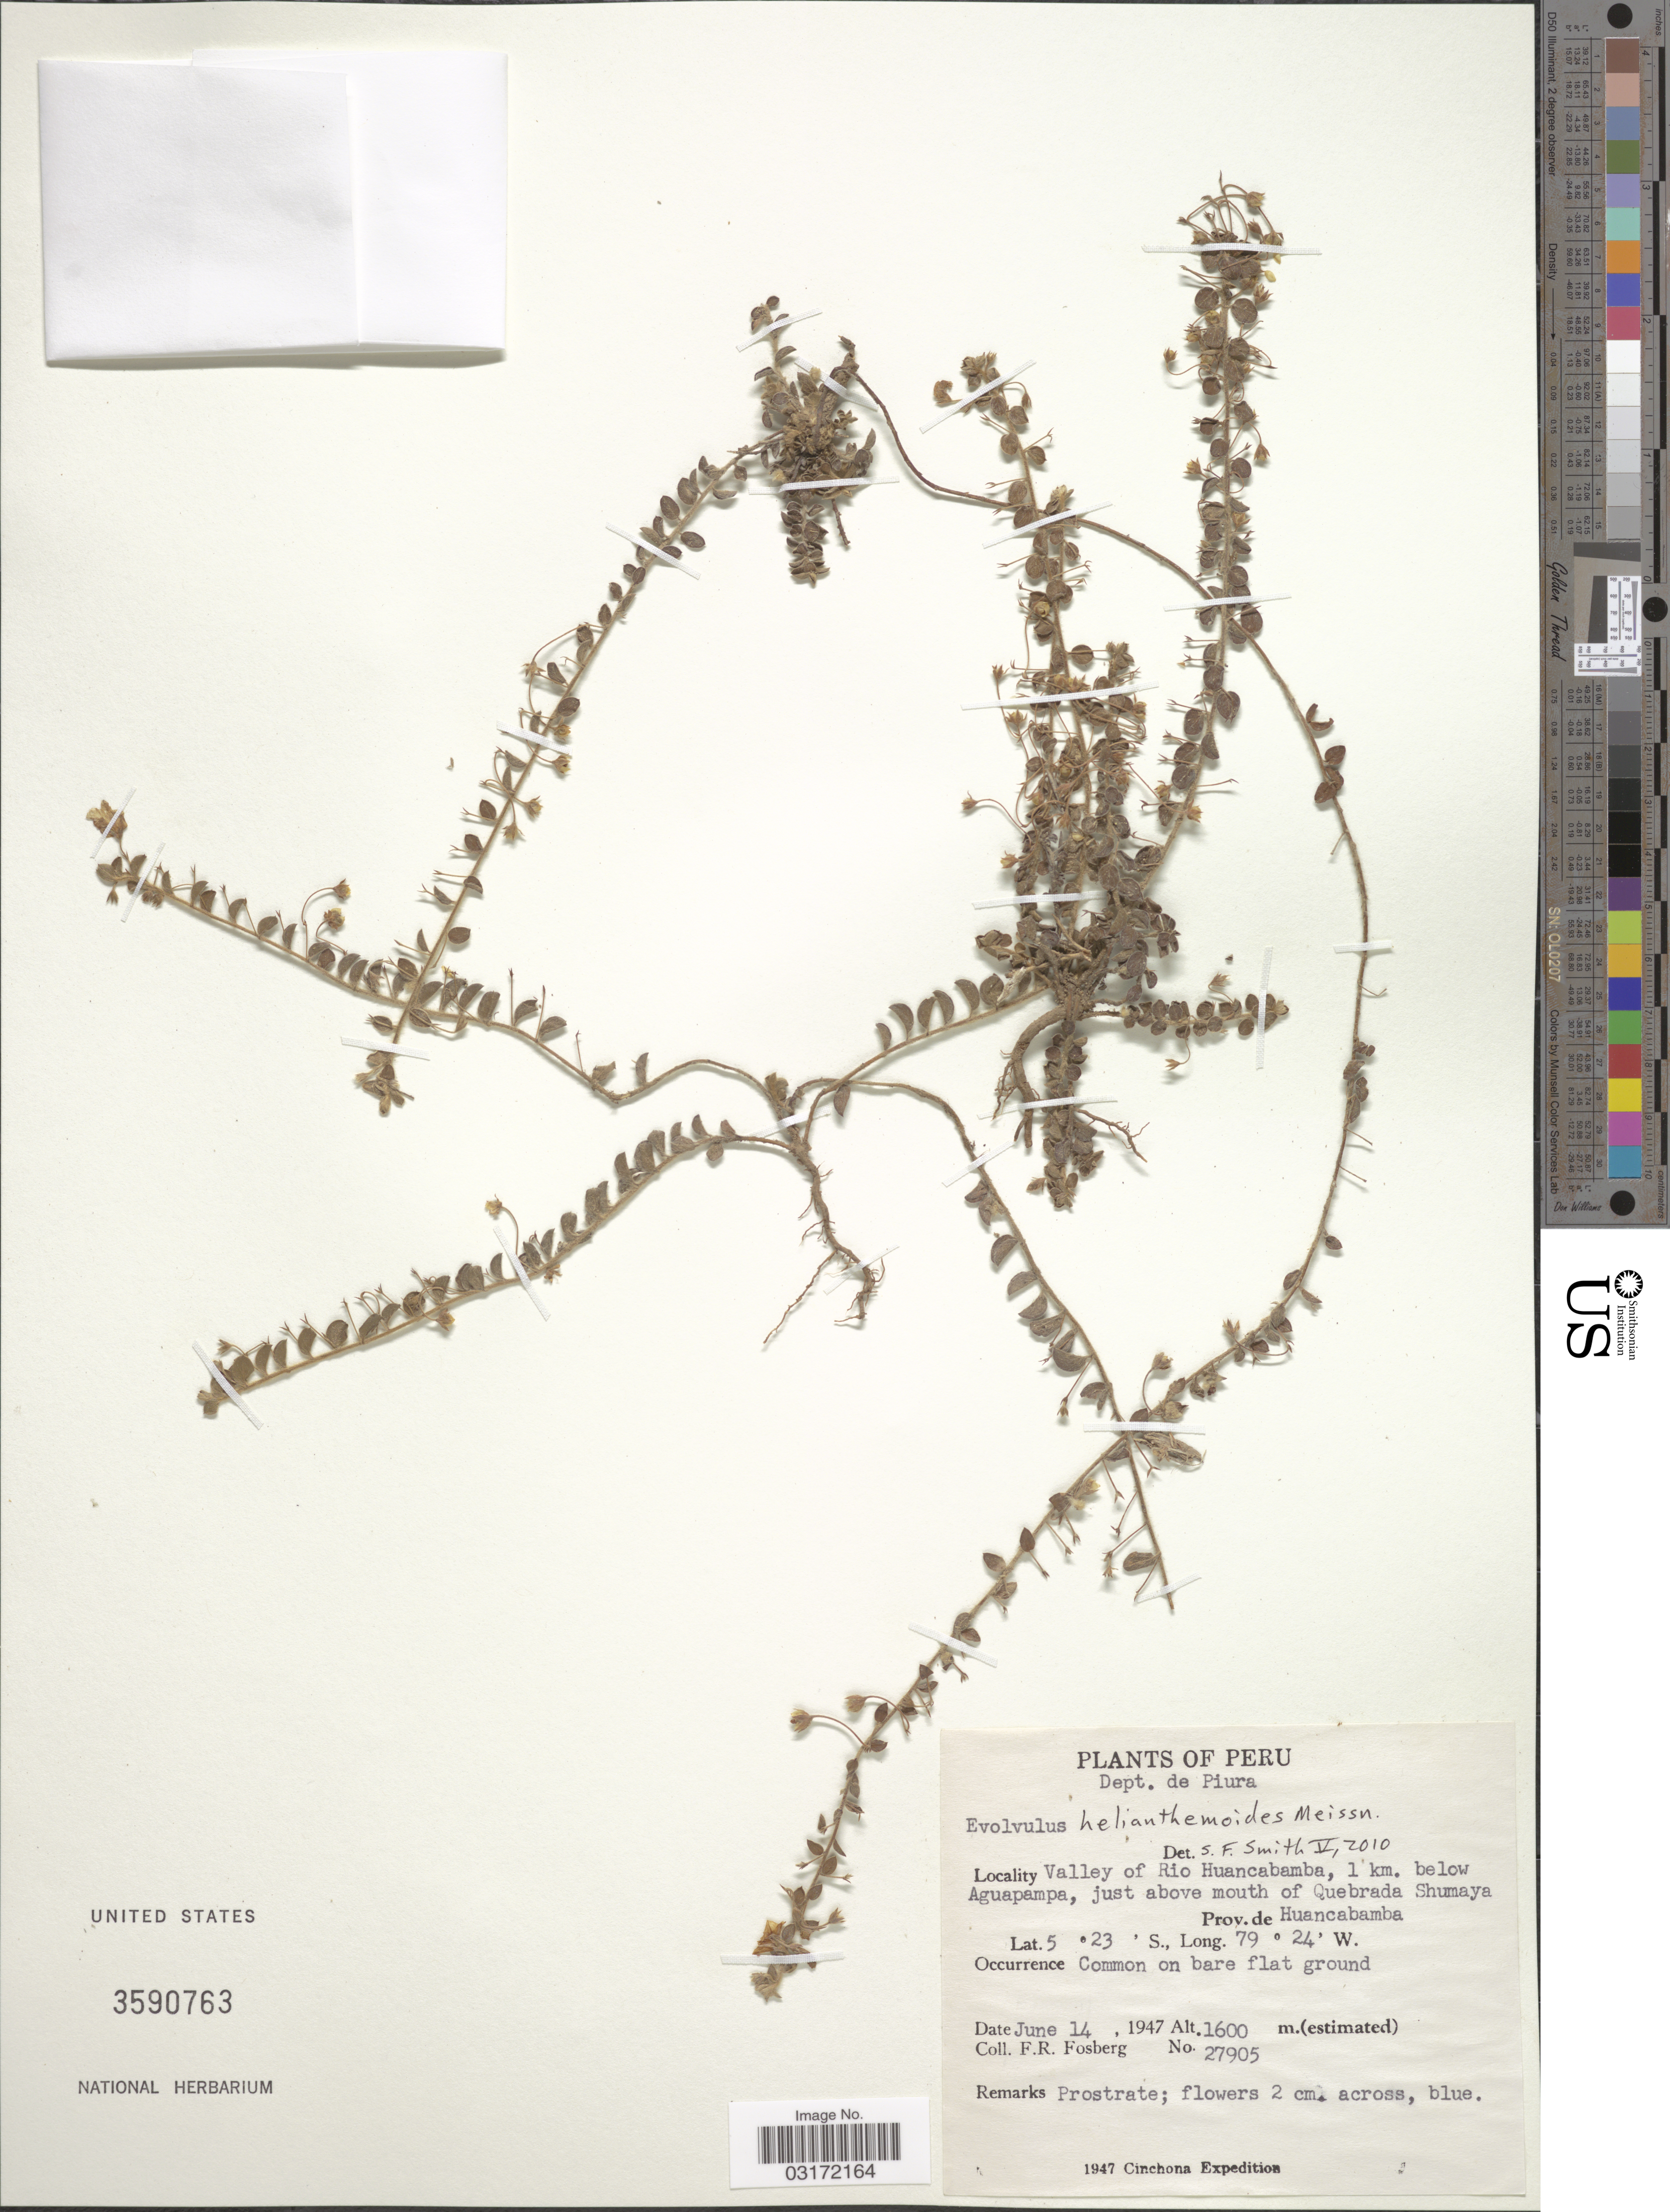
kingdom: Plantae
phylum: Tracheophyta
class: Magnoliopsida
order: Solanales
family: Convolvulaceae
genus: Evolvulus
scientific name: Evolvulus helianthemoides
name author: Meisn.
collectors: F. R. Fosberg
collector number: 27905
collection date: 1947-06-14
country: Peru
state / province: Piura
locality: Dept. de Piura. Valley of Rio Huancamba, 1 km. below Aguapampa, just above mouth of Quebrada Shumaya.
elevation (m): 1600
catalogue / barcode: US 3590763